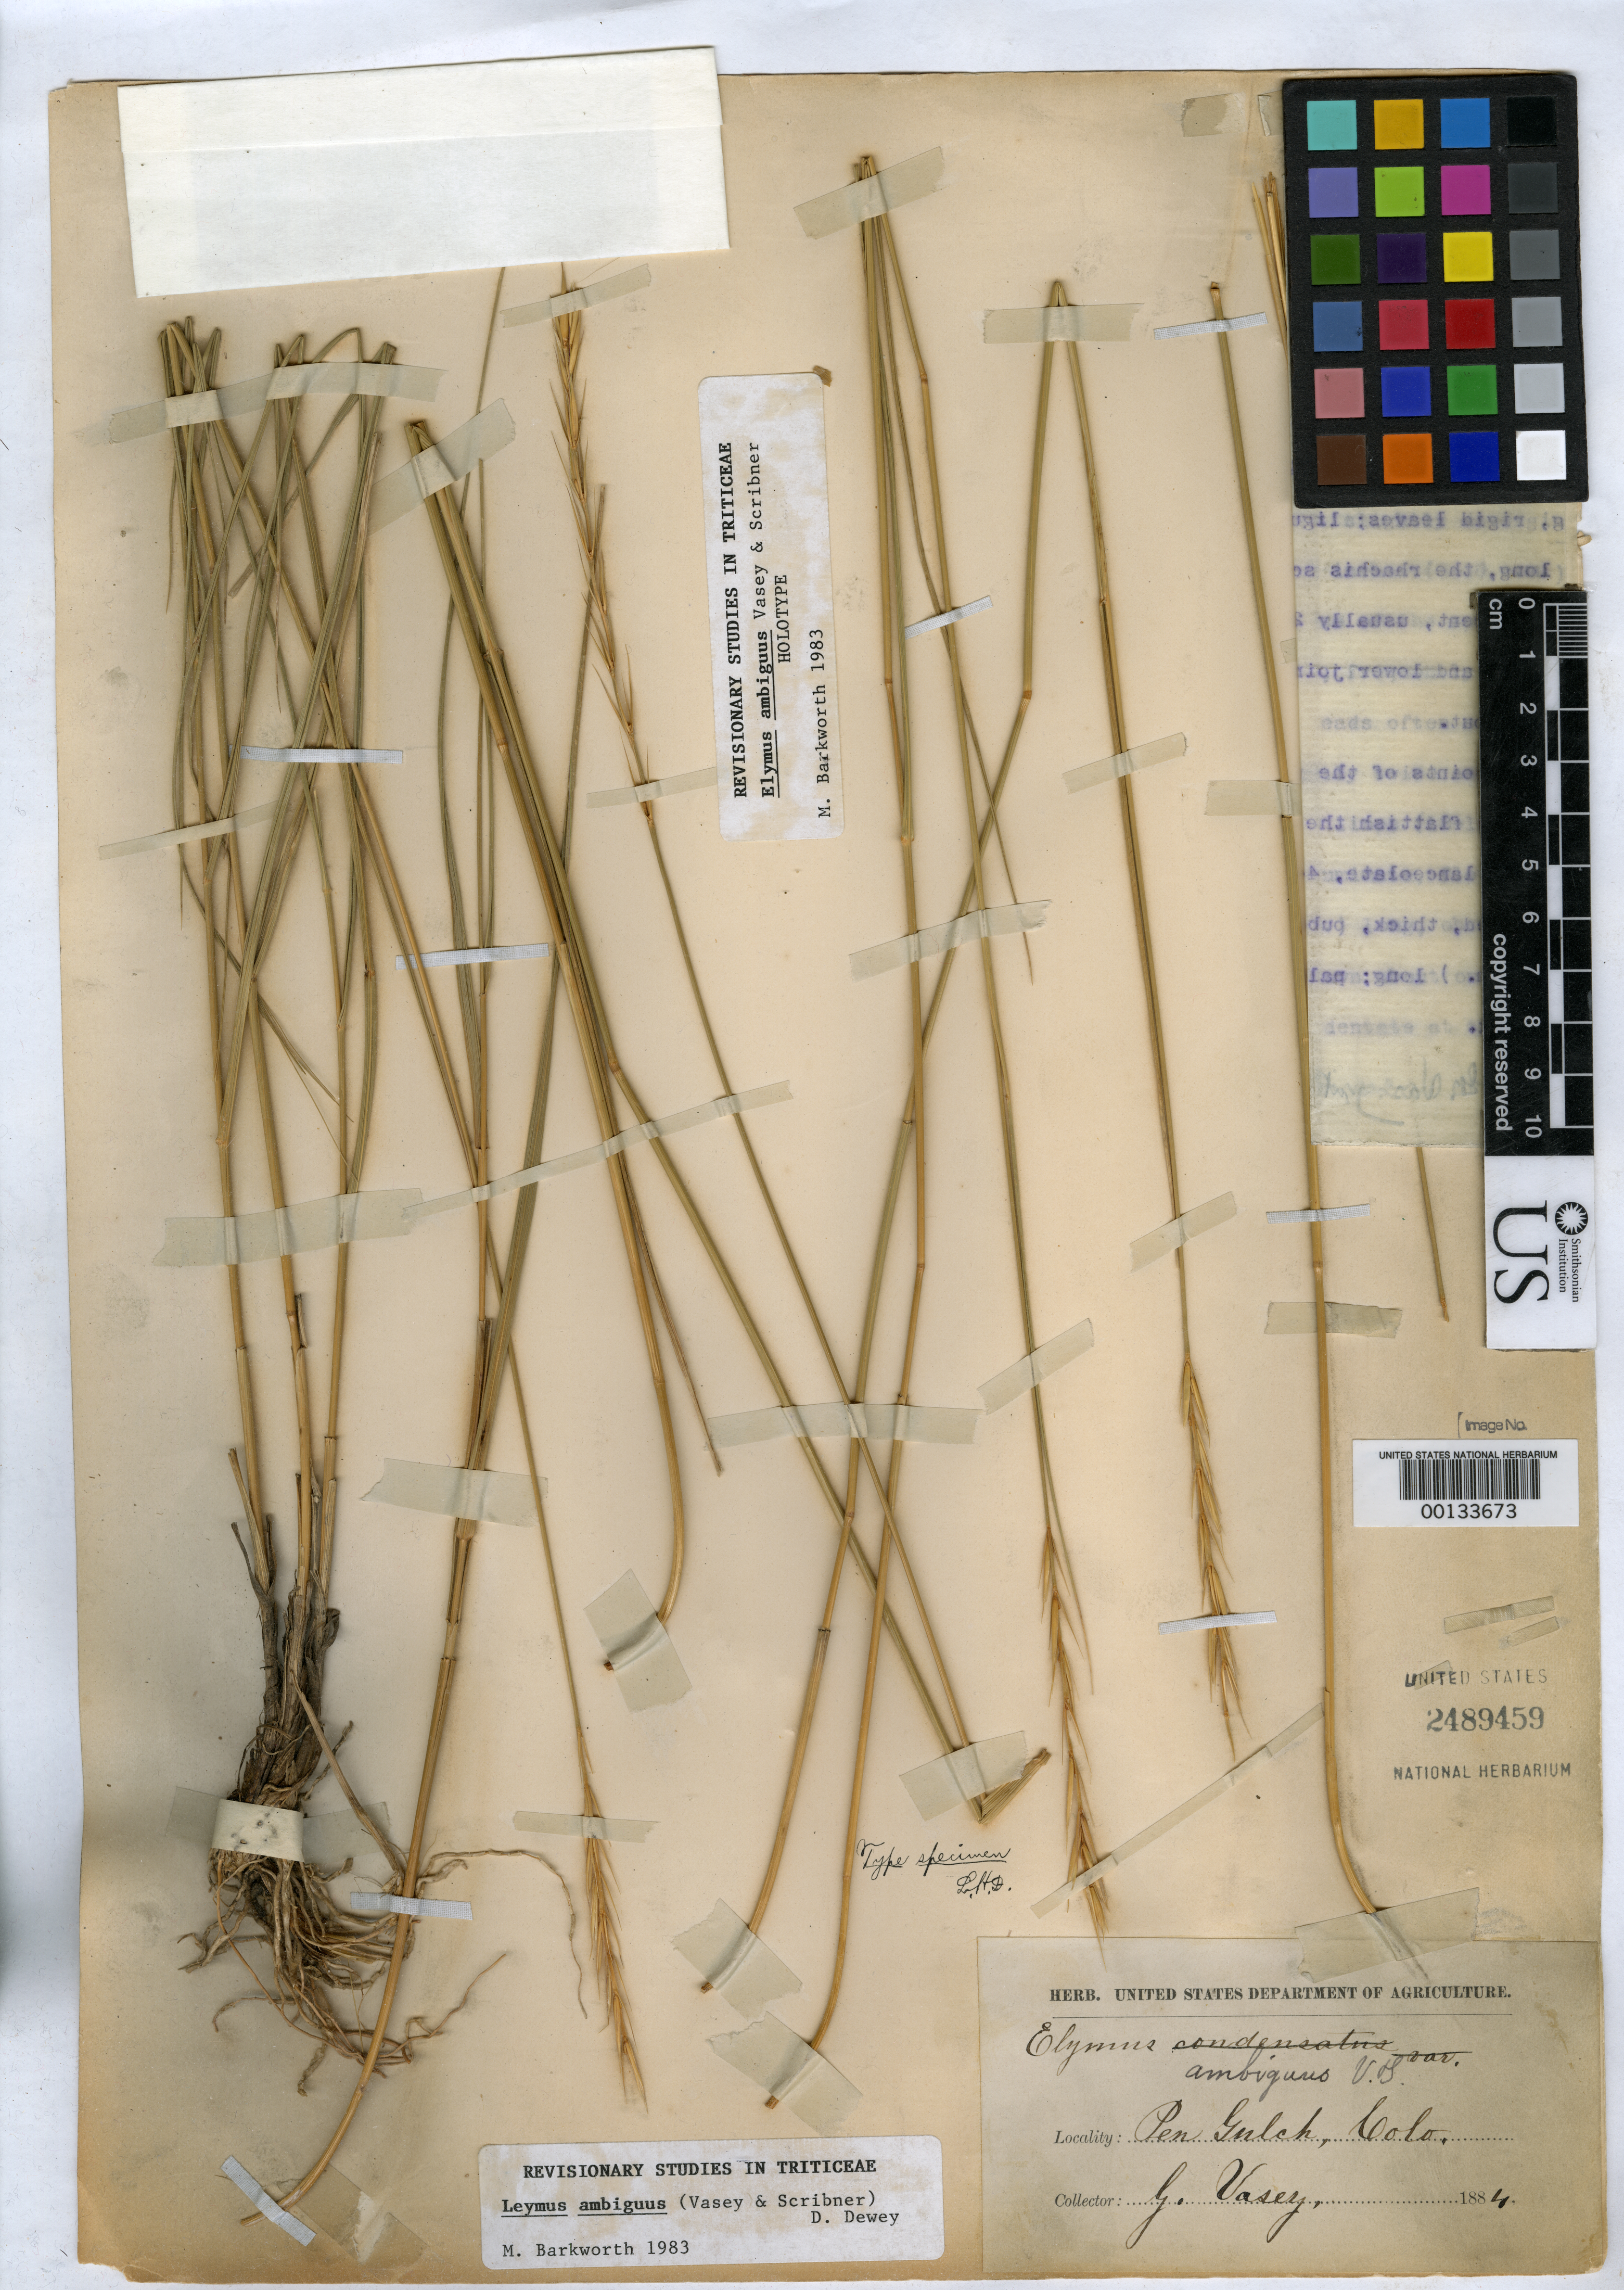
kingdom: Plantae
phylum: Tracheophyta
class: Liliopsida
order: Poales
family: Poaceae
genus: Elymus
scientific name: Elymus ambiguus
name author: Vasey & Scribn.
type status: Holotype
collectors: G. R. Vasey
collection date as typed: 1884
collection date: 1884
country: United States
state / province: Colorado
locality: Pen Gulch.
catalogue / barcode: US 2489459